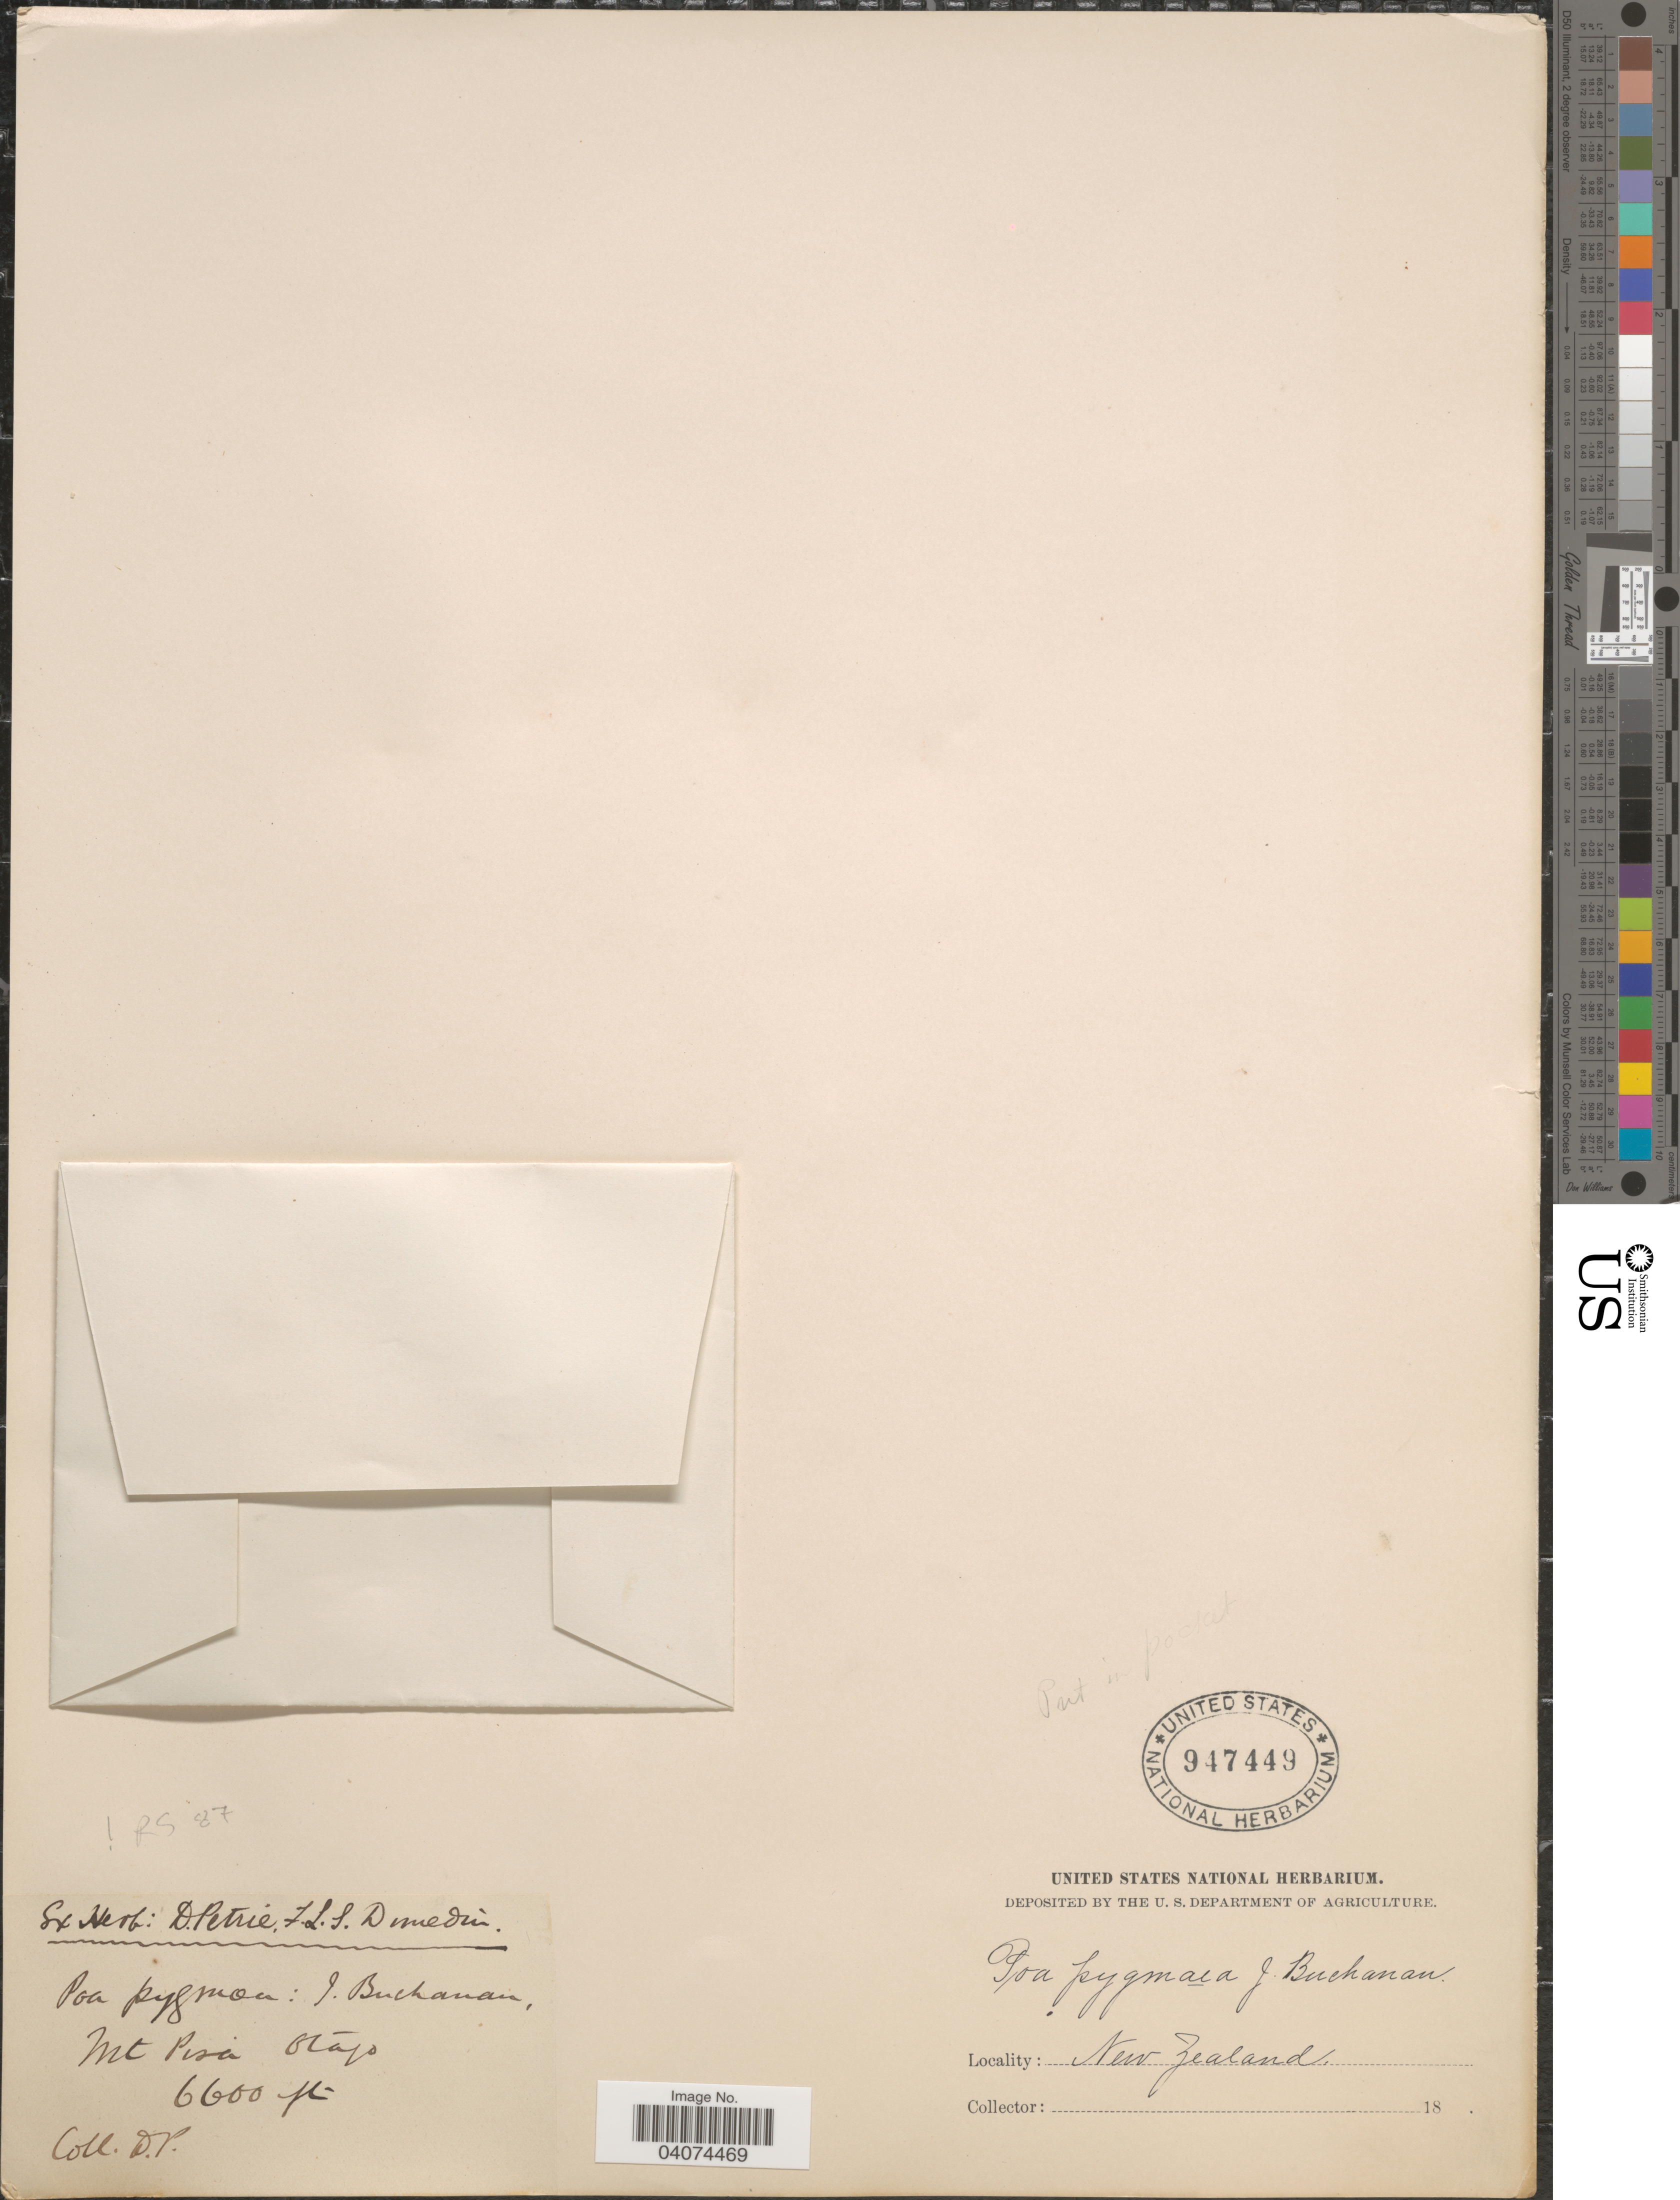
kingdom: Plantae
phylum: Tracheophyta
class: Liliopsida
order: Poales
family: Poaceae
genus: Poa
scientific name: Poa pygmaea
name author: Buchanan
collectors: D. Petrie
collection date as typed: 18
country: New Zealand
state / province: Otago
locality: Mt Pisa.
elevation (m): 2012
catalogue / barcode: US 947449